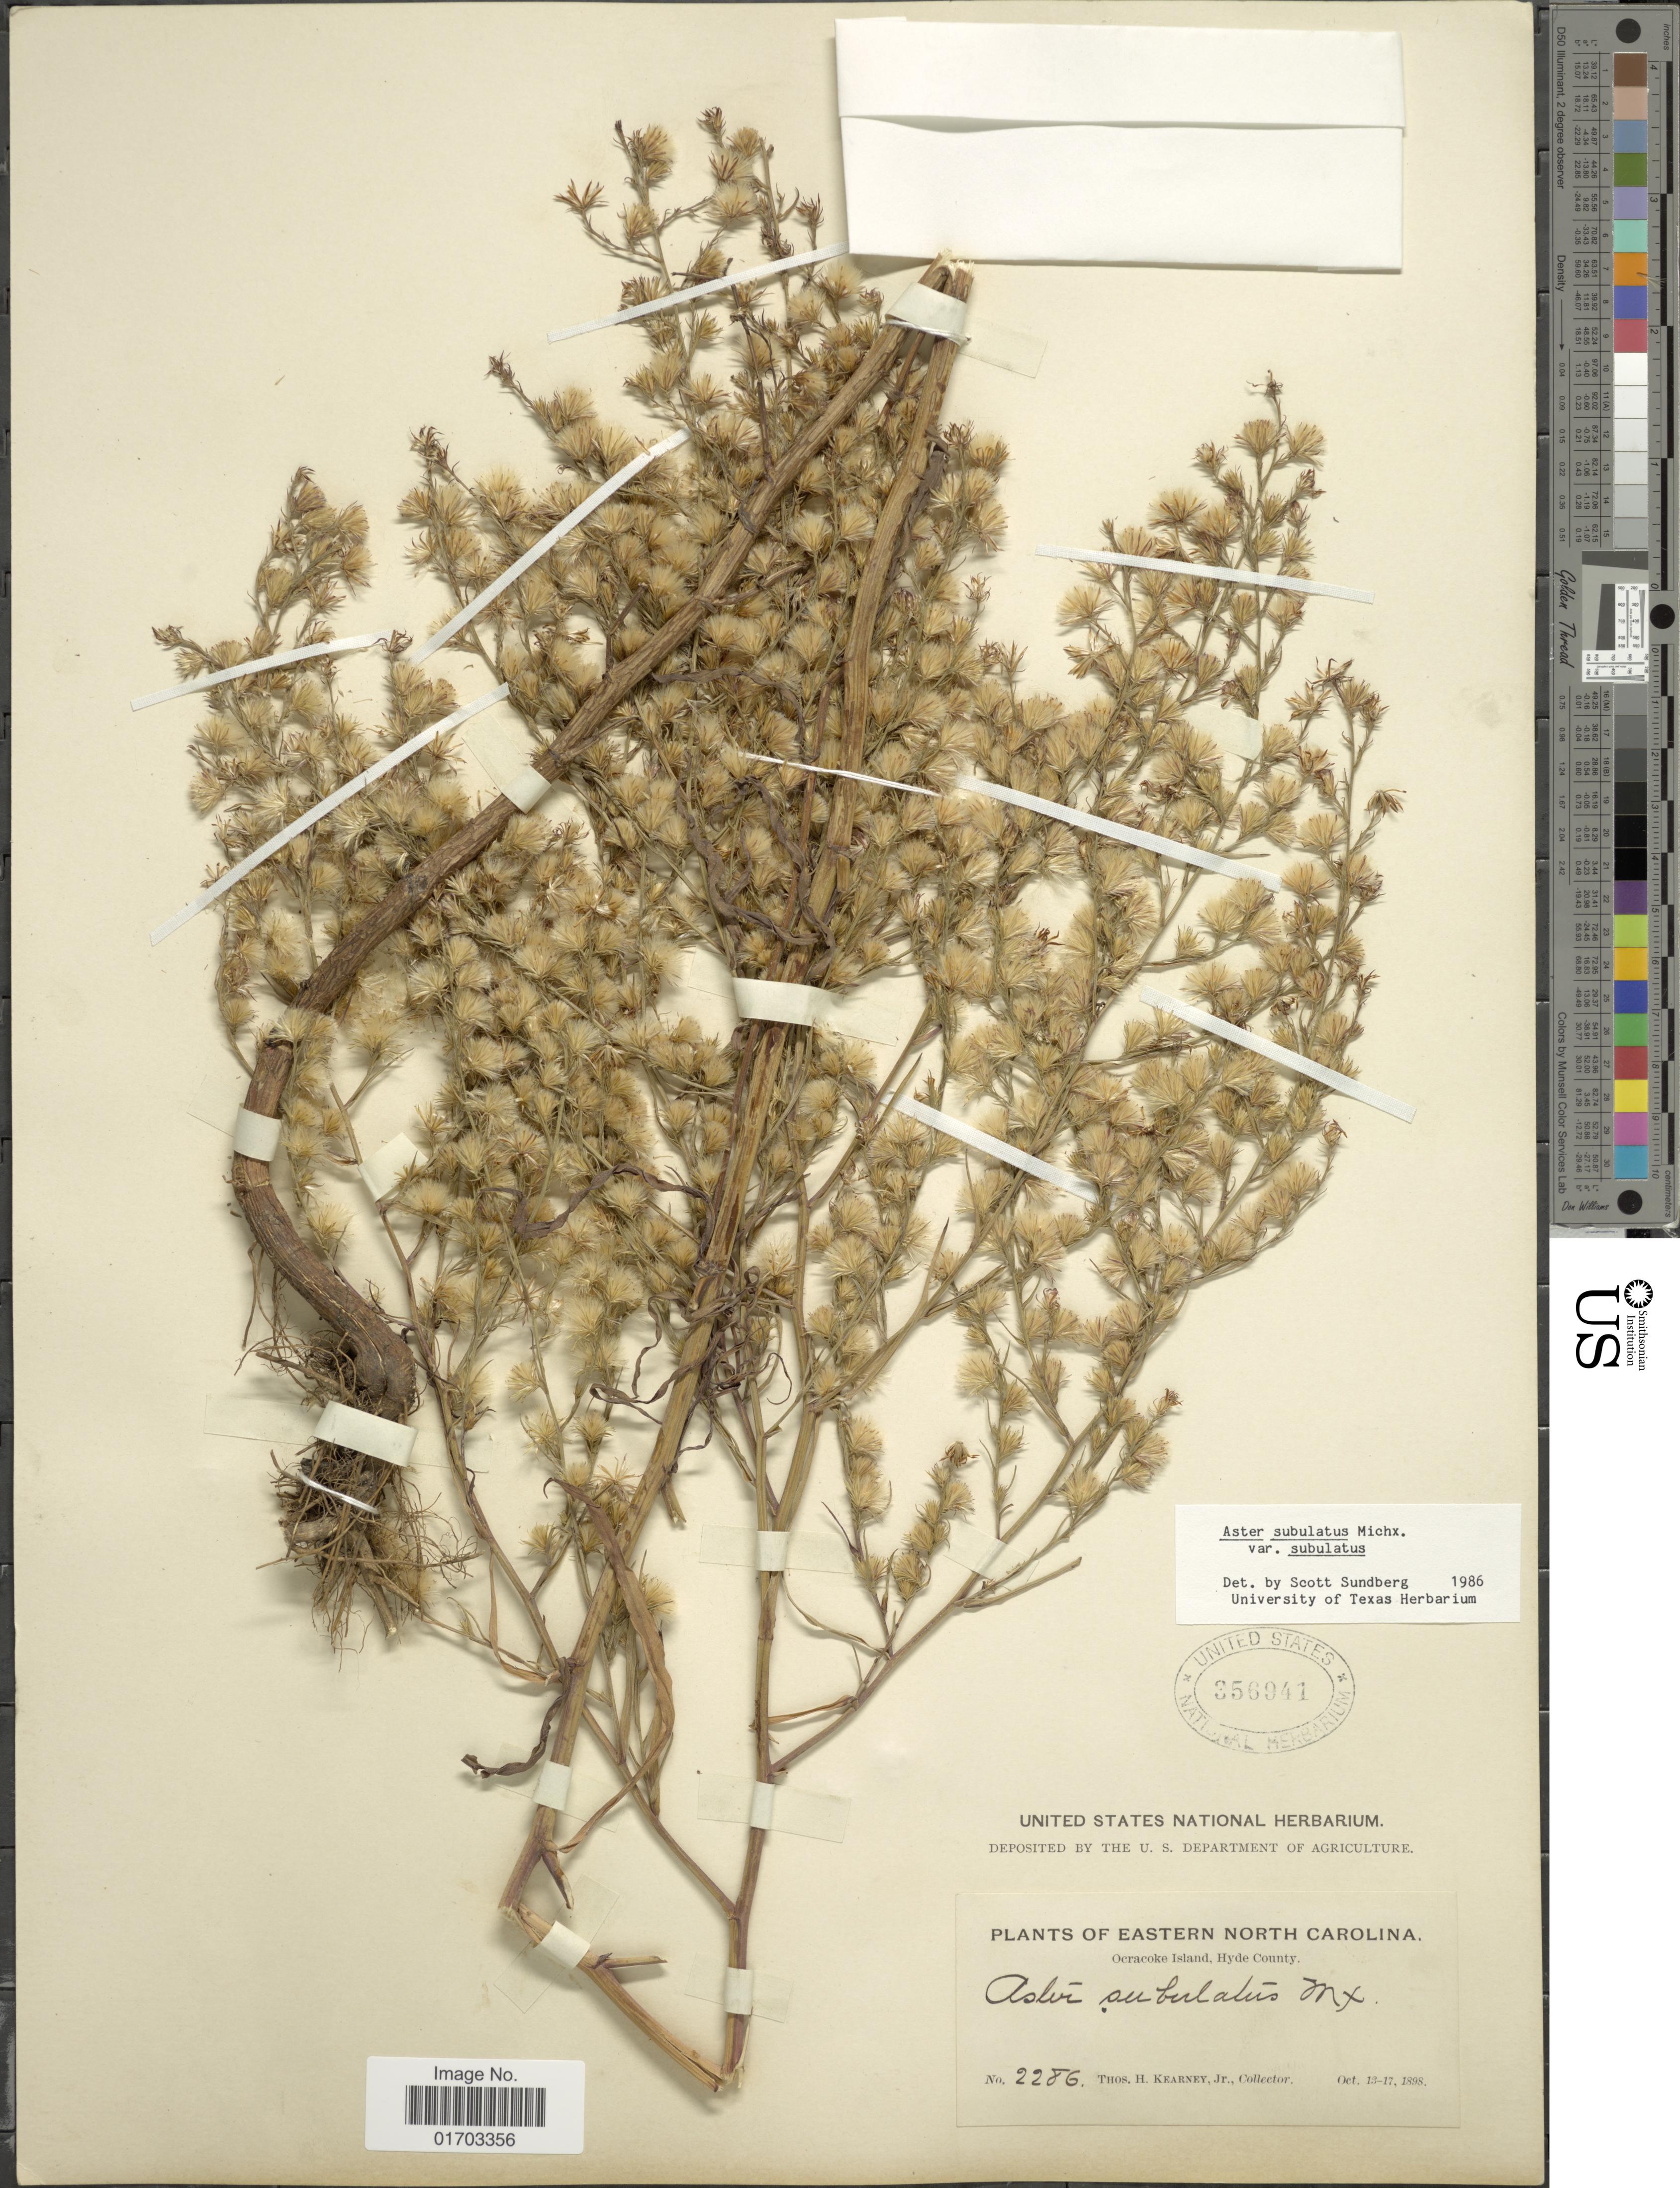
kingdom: Plantae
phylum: Tracheophyta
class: Magnoliopsida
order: Asterales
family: Asteraceae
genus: Symphyotrichum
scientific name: Symphyotrichum subulatum var. subulatum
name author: (Michx.) G.L. Nesom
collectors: T. H. Kearney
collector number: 2286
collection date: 1898-10-13/1898-10-17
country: United States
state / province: North Carolina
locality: Ocracoke Island, Hyde County.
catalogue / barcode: US 356941